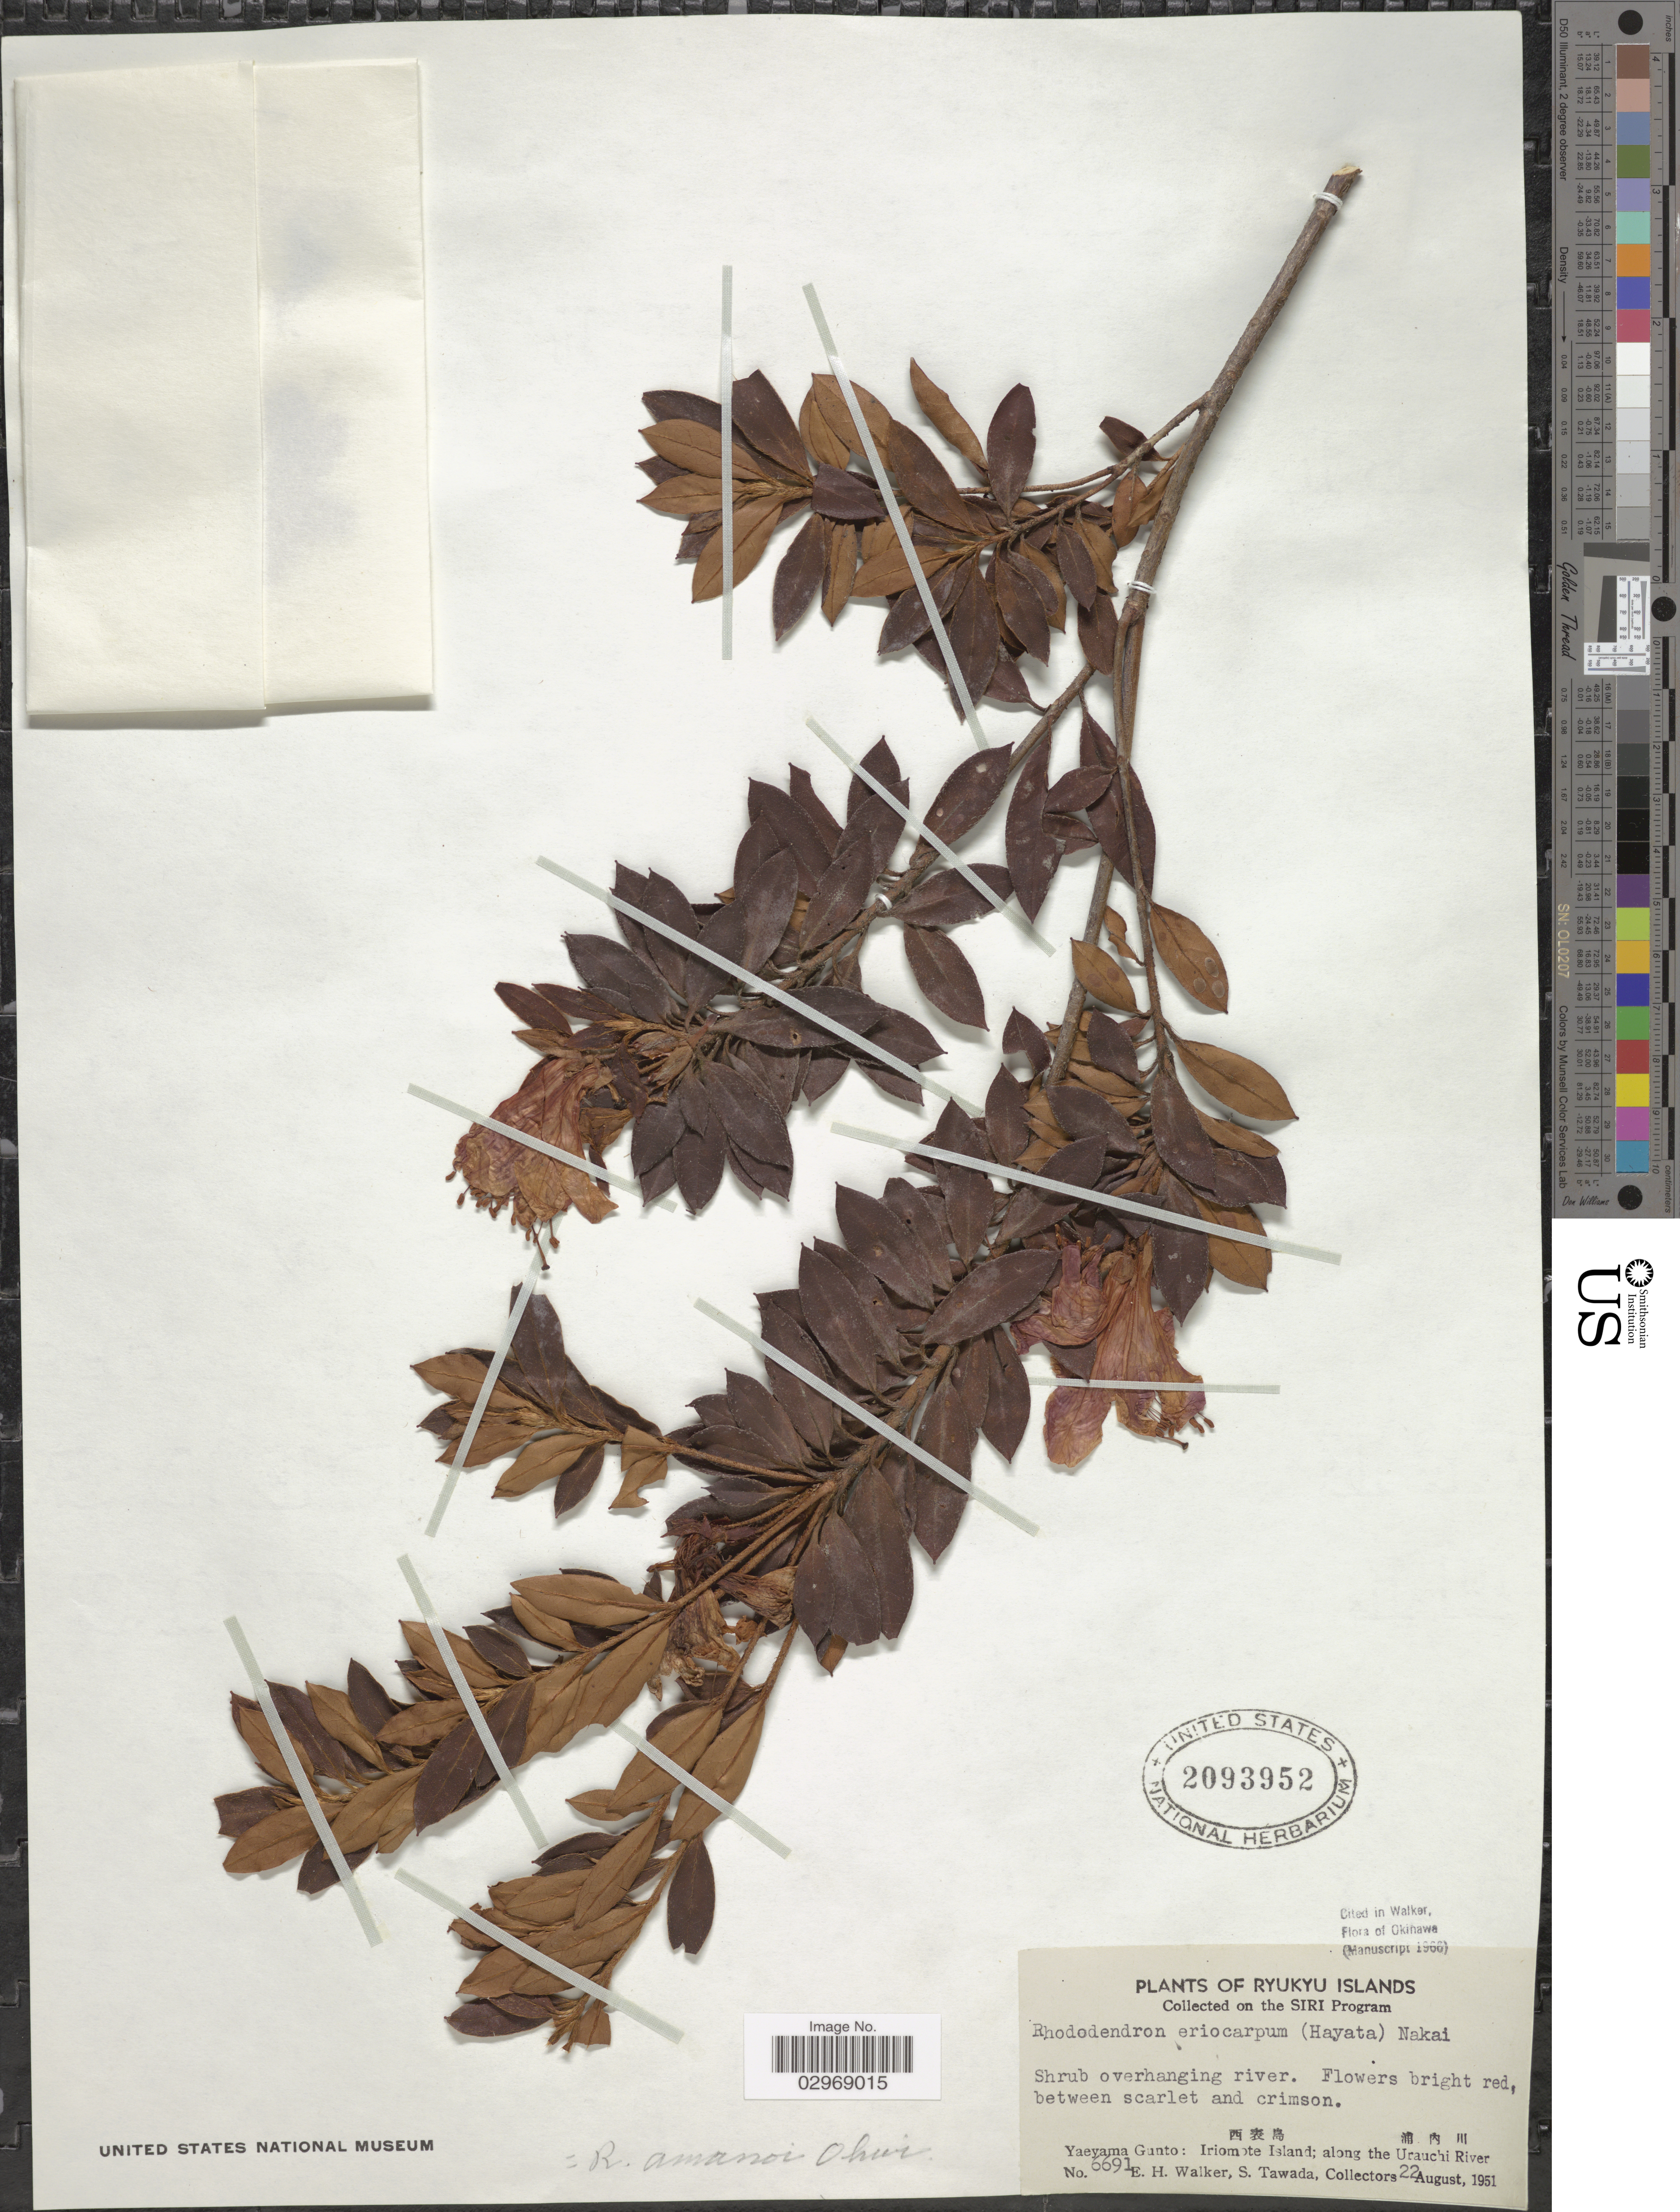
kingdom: Plantae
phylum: Tracheophyta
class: Magnoliopsida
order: Ericales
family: Ericaceae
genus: Rhododendron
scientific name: Rhododendron amanoi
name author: Ohwi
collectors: E. H. Walker & S. Tawada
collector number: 6691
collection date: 1951-08-22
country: Japan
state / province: Okinawa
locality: Ryukyu Islands. Yaeyama Gunto: Iriomote Island; along the Urauchi River.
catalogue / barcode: US 2093952